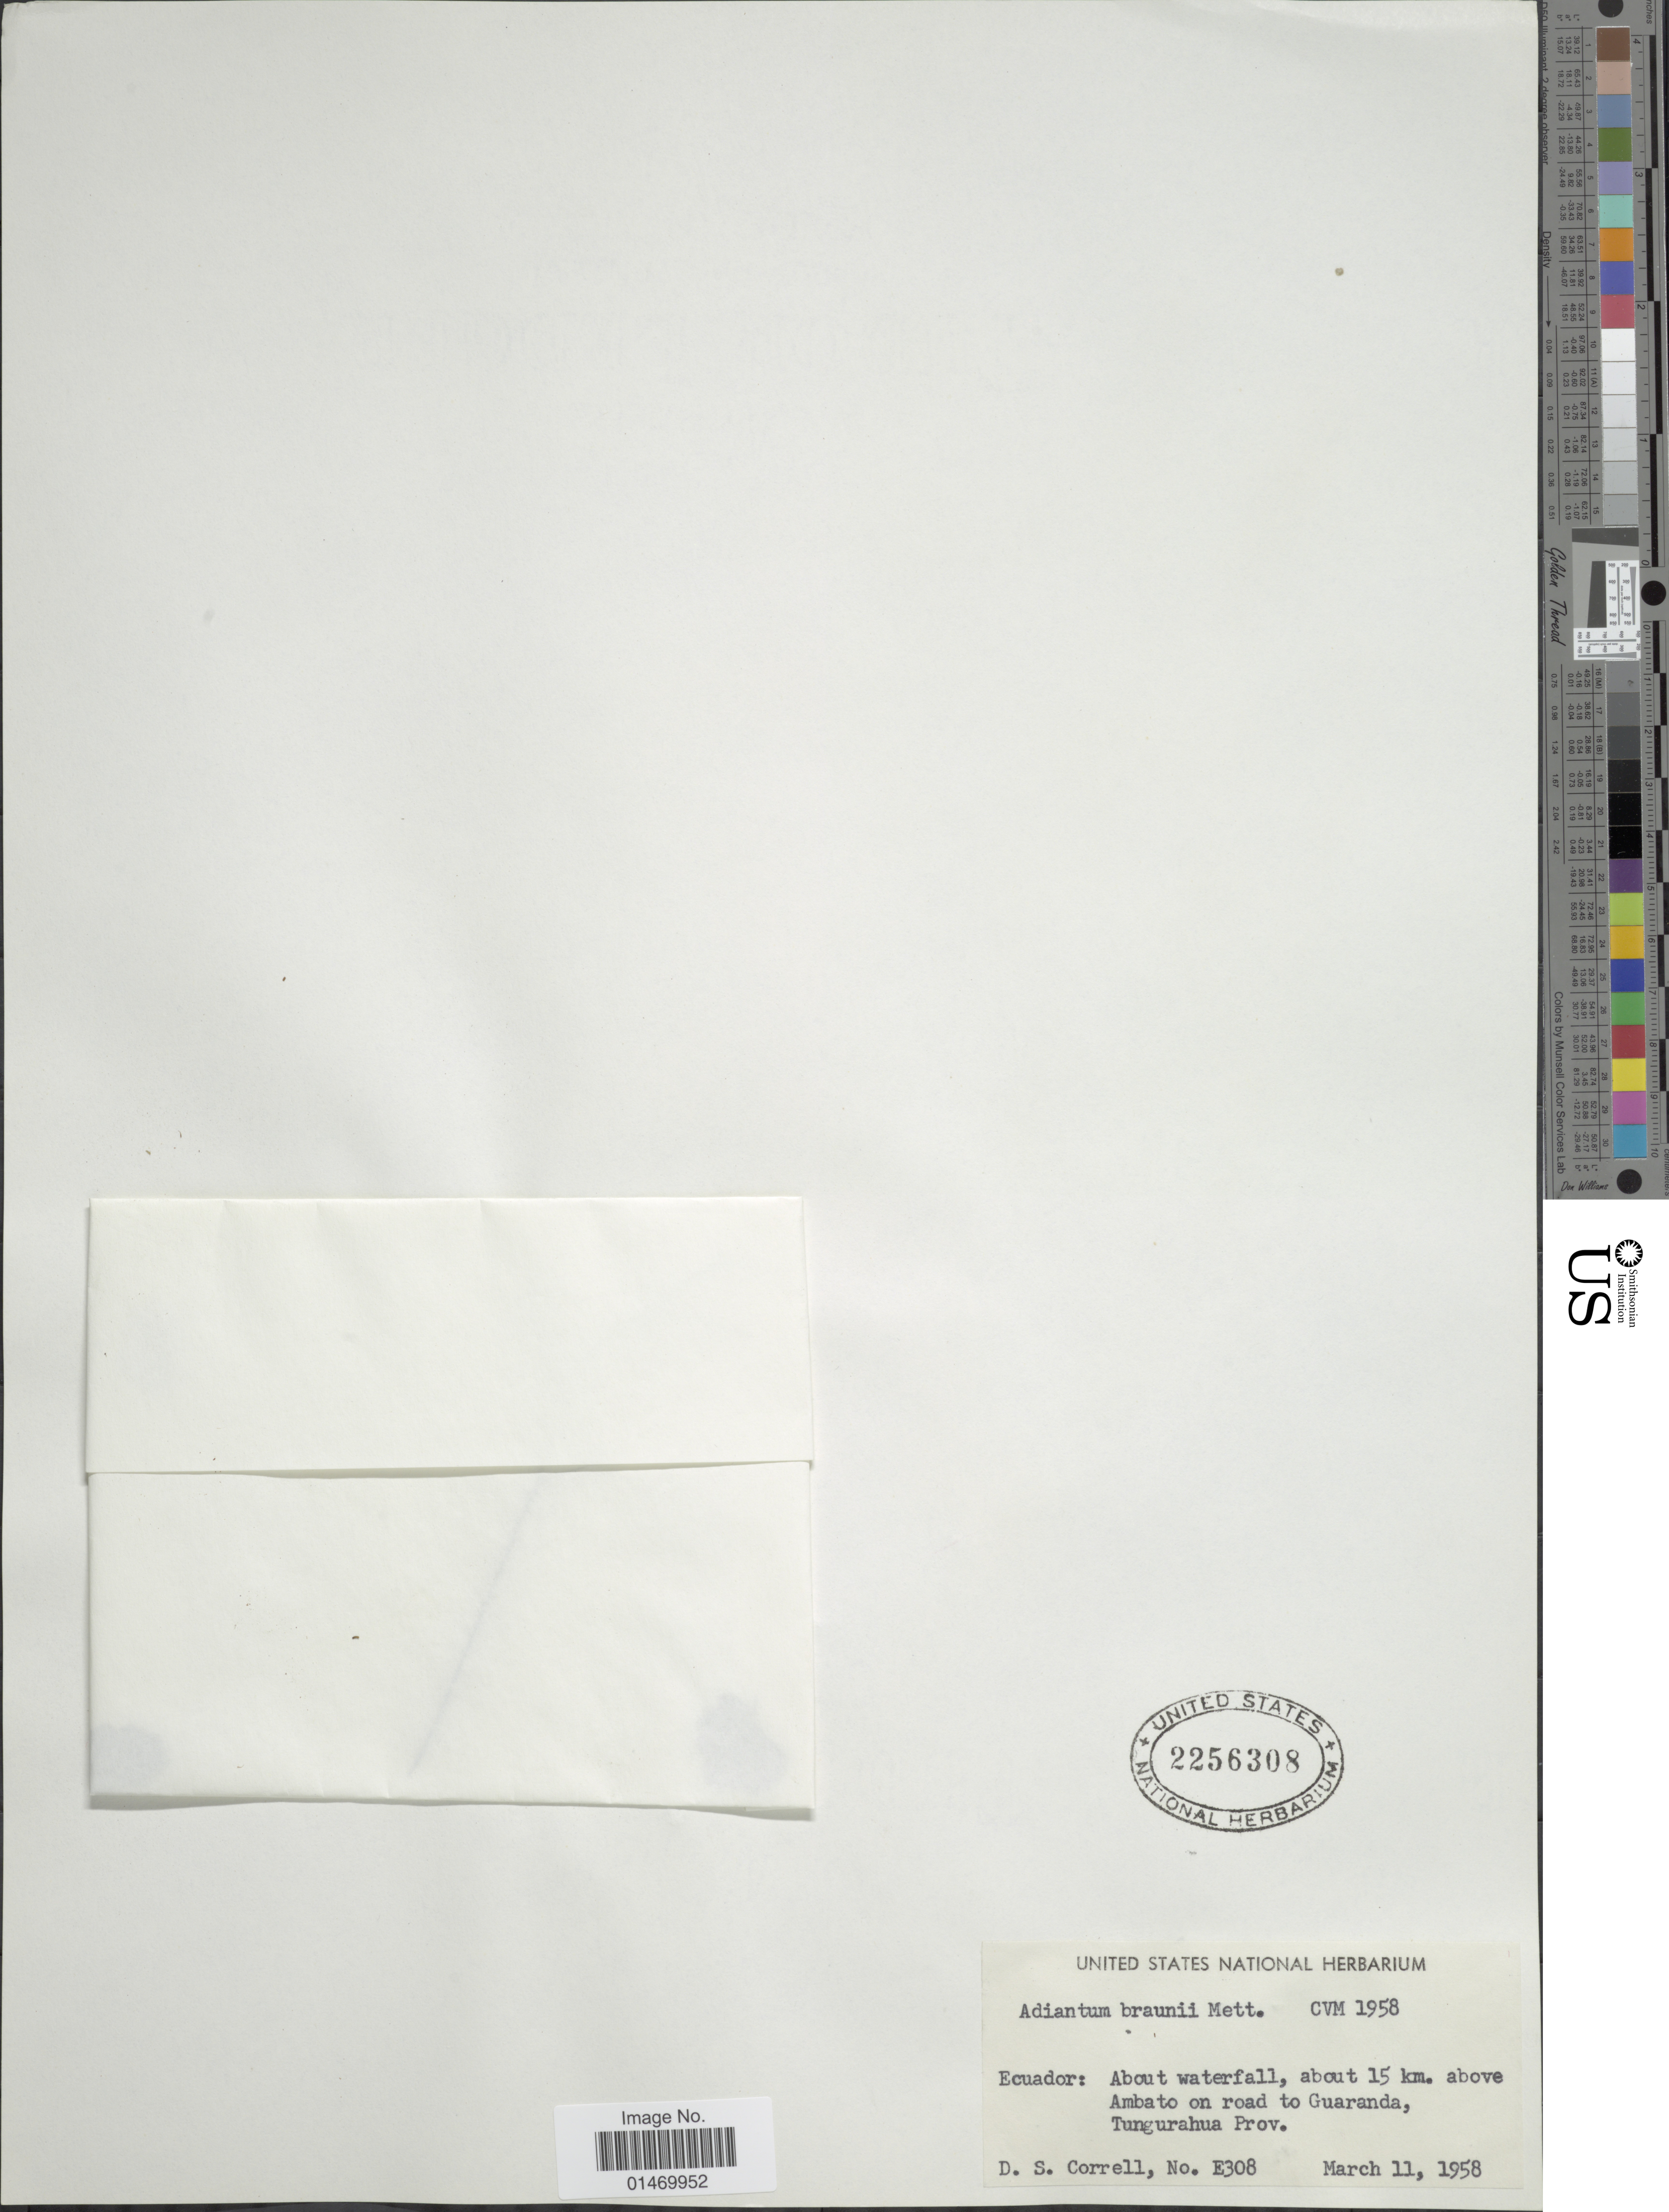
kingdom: Plantae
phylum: Tracheophyta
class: Polypodiopsida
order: Polypodiales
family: Pteridaceae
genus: Adiantum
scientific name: Adiantum braunii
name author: Mett. ex Kuhn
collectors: D. S. Correll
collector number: E308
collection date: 1958-03-11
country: Ecuador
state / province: Tungurahua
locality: Ecuador, about waterfall, about 15 km. above Ambato on road to Guaranda.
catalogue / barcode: US 2256308